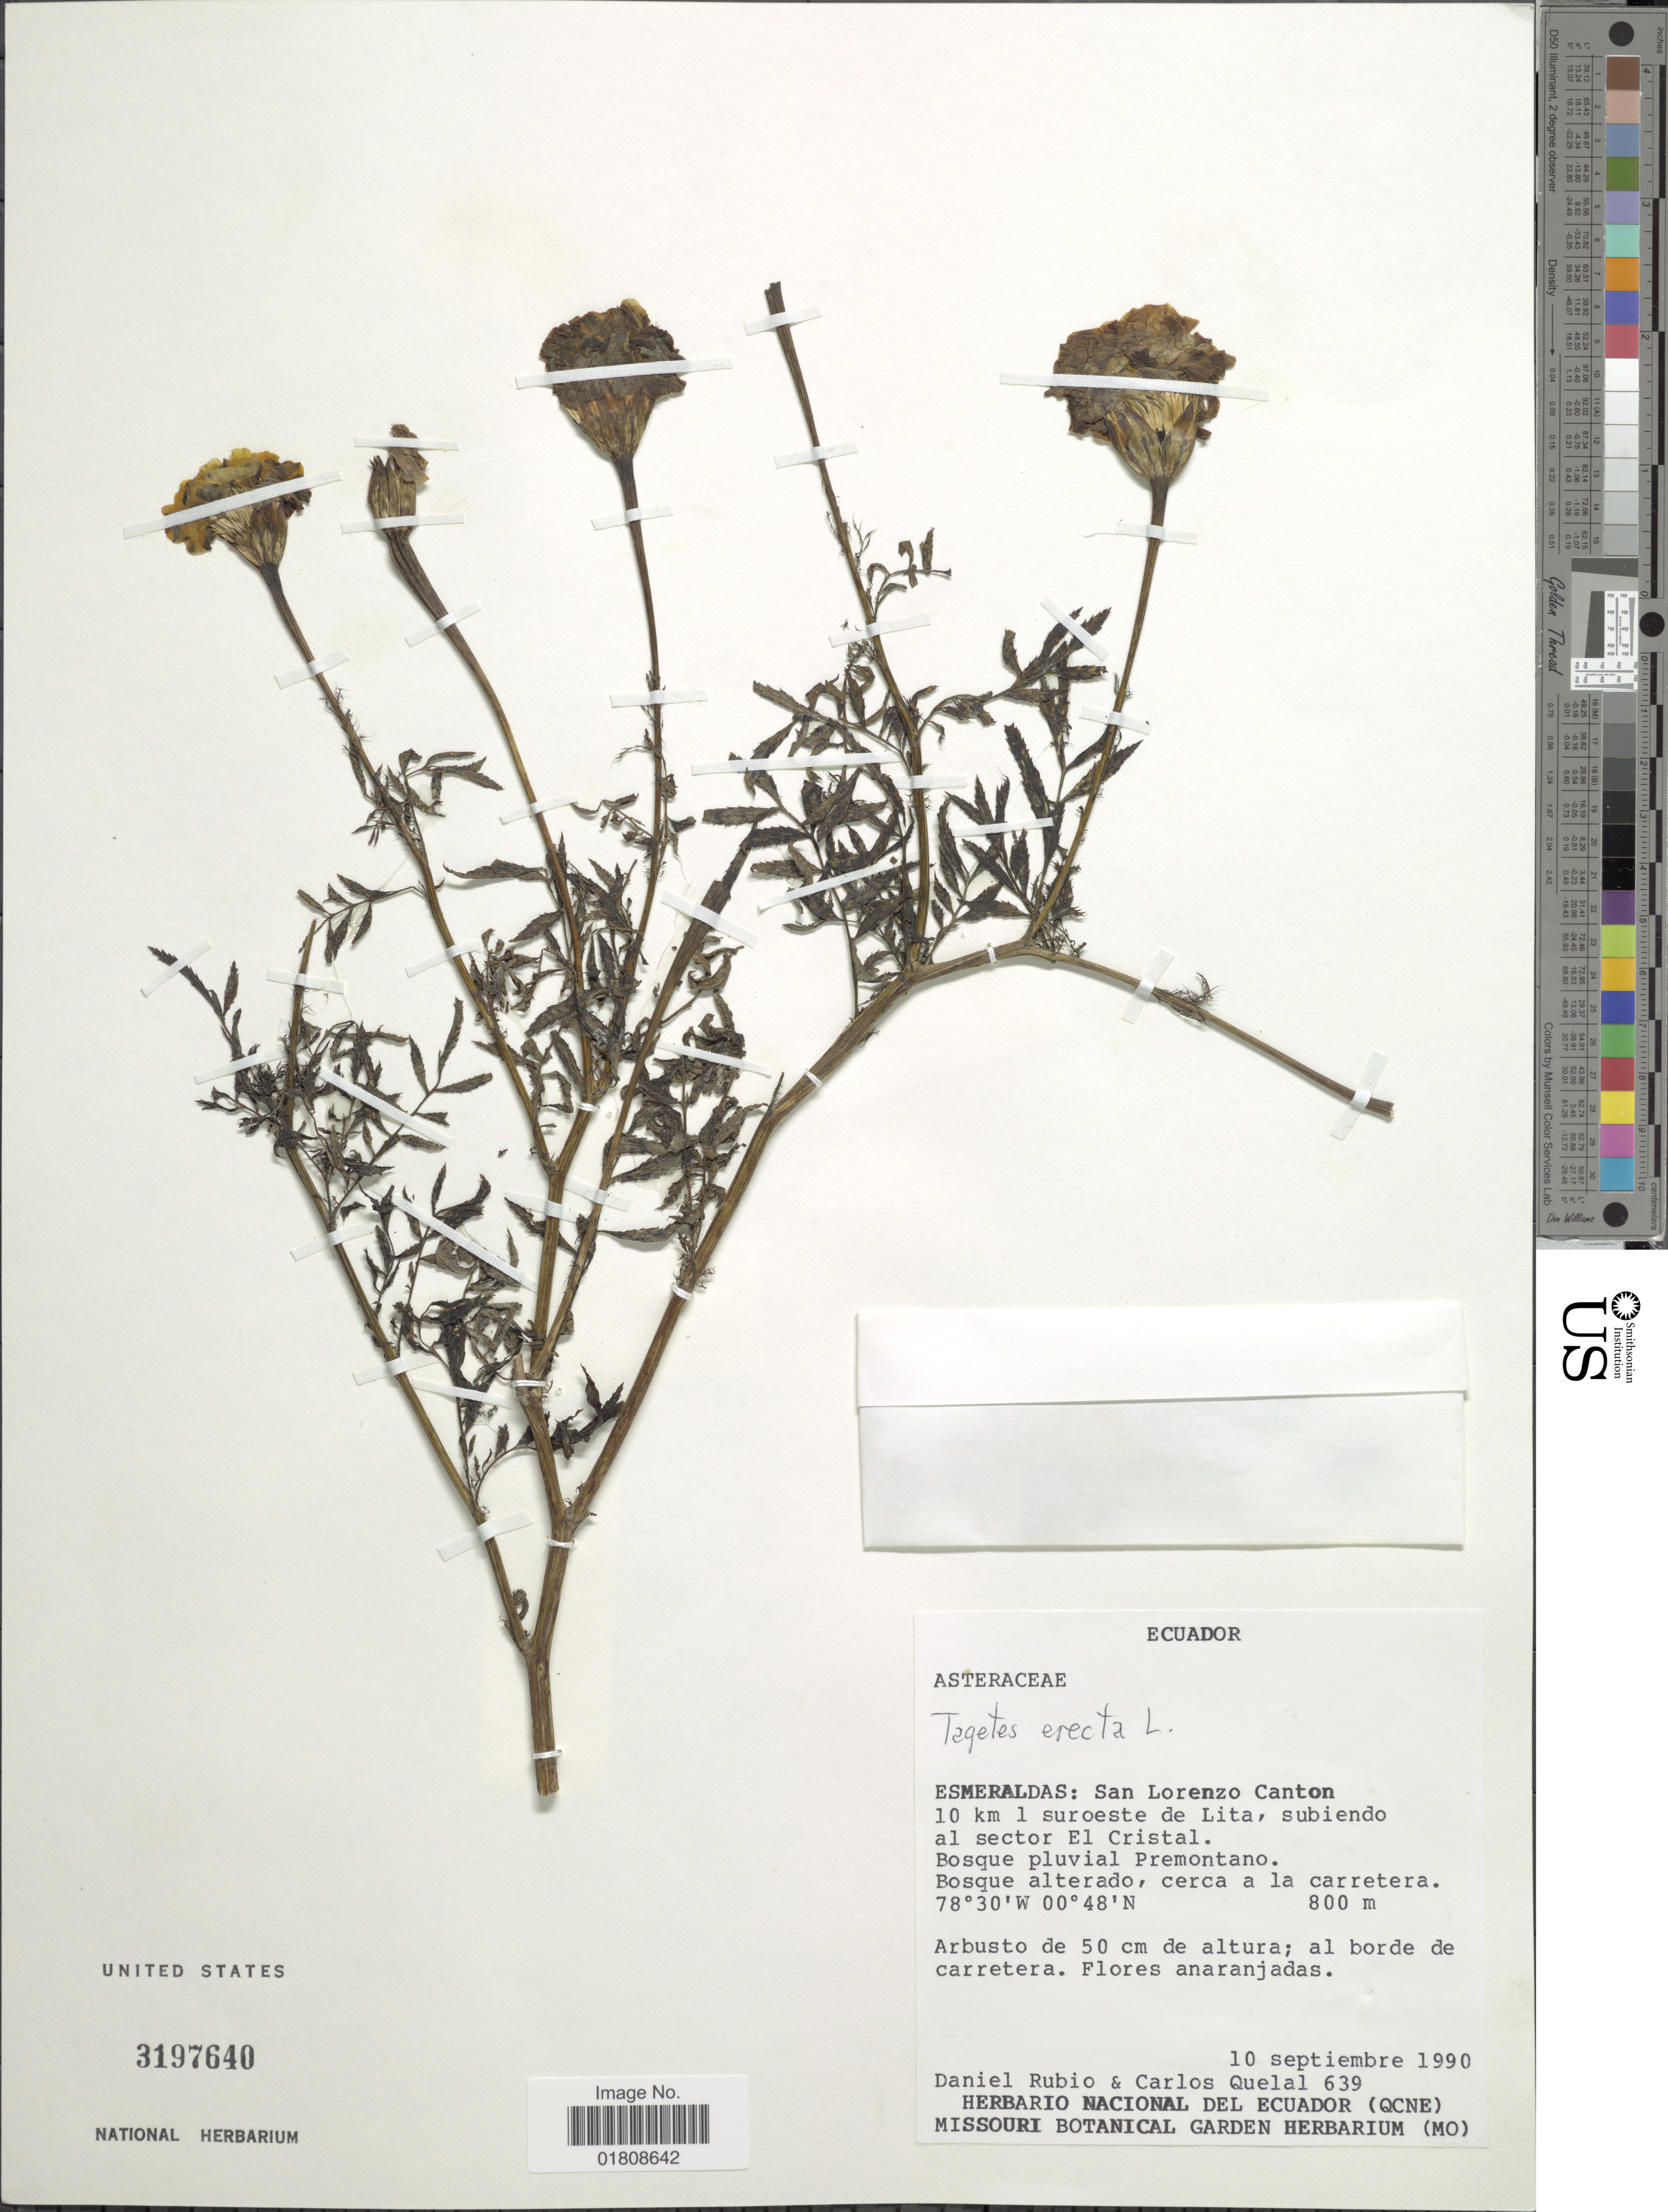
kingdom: Plantae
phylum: Tracheophyta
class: Magnoliopsida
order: Asterales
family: Asteraceae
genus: Tagetes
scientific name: Tagetes erecta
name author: L.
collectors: D. Rubio & C. Quelal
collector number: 639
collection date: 1990-09-10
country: Ecuador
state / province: Esmeraldas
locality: San Lorenzo Canton, 10 km 1 suroeste de Lita, subiendo al sector El Cristal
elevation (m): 800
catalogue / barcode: US 3197640